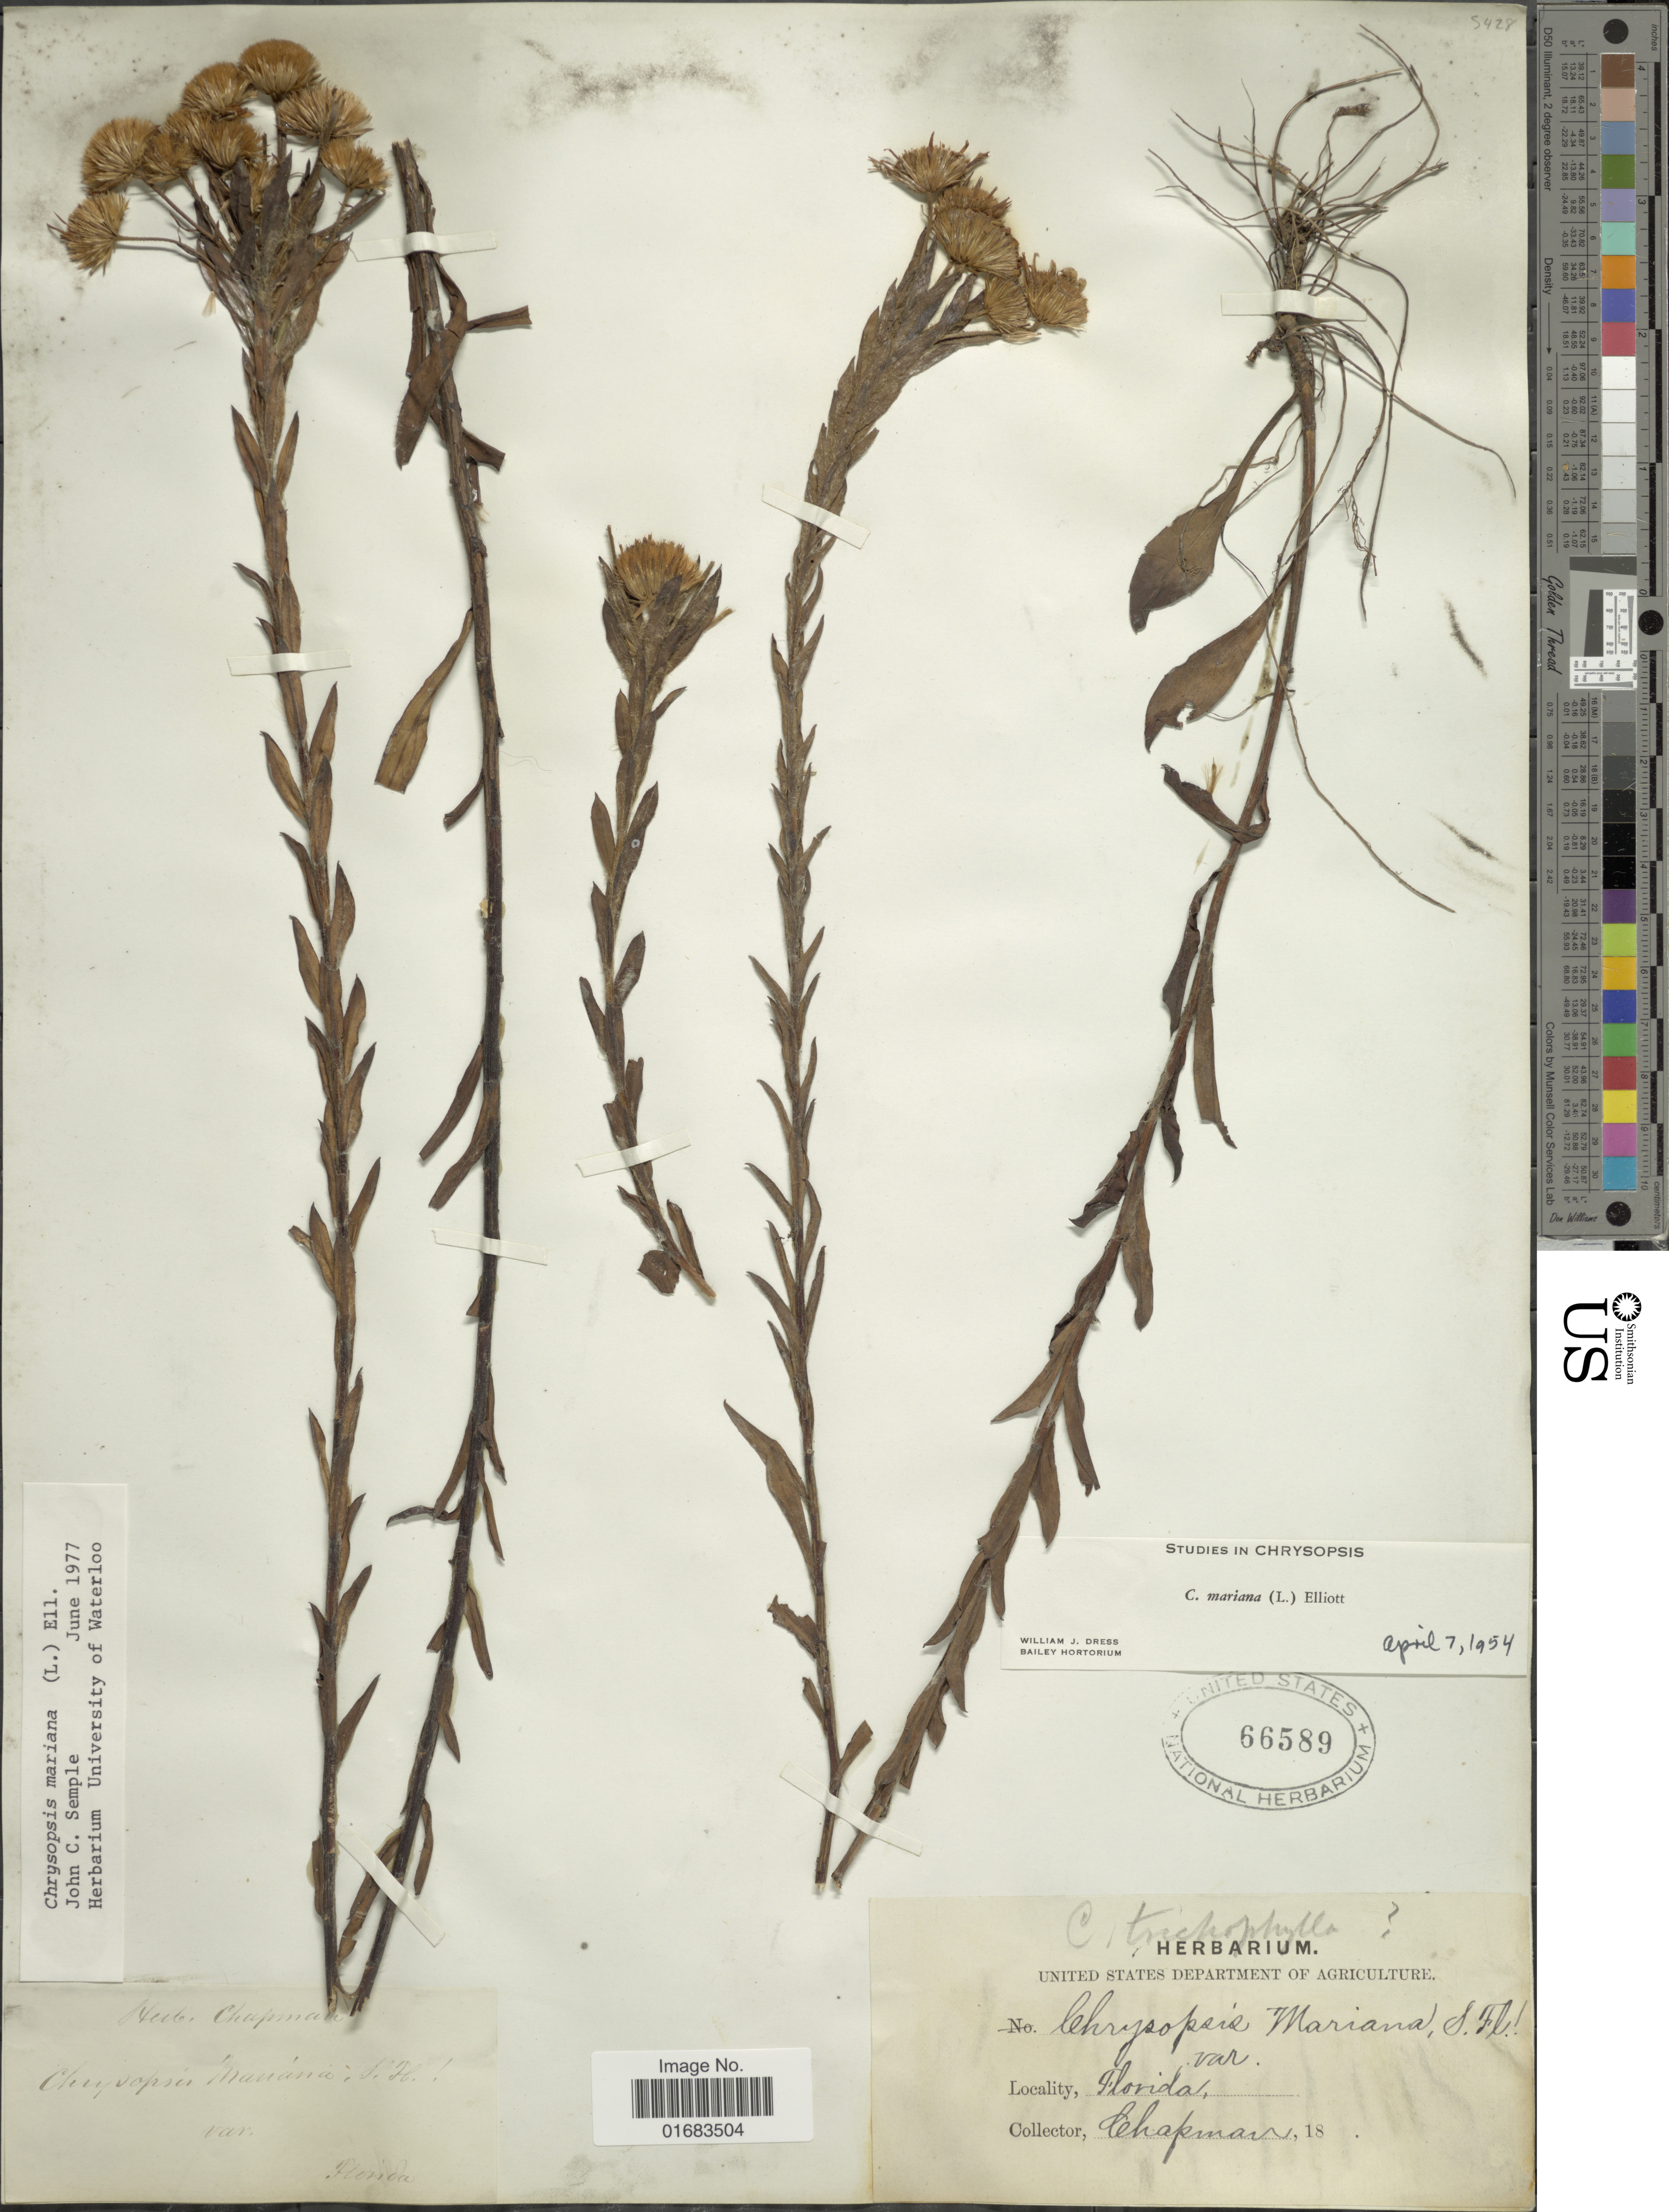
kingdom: Plantae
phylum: Tracheophyta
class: Magnoliopsida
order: Asterales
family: Asteraceae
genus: Chrysopsis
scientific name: Chrysopsis mariana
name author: (L.) Elliott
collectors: A. Chapman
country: United States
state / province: Florida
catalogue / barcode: US 66589